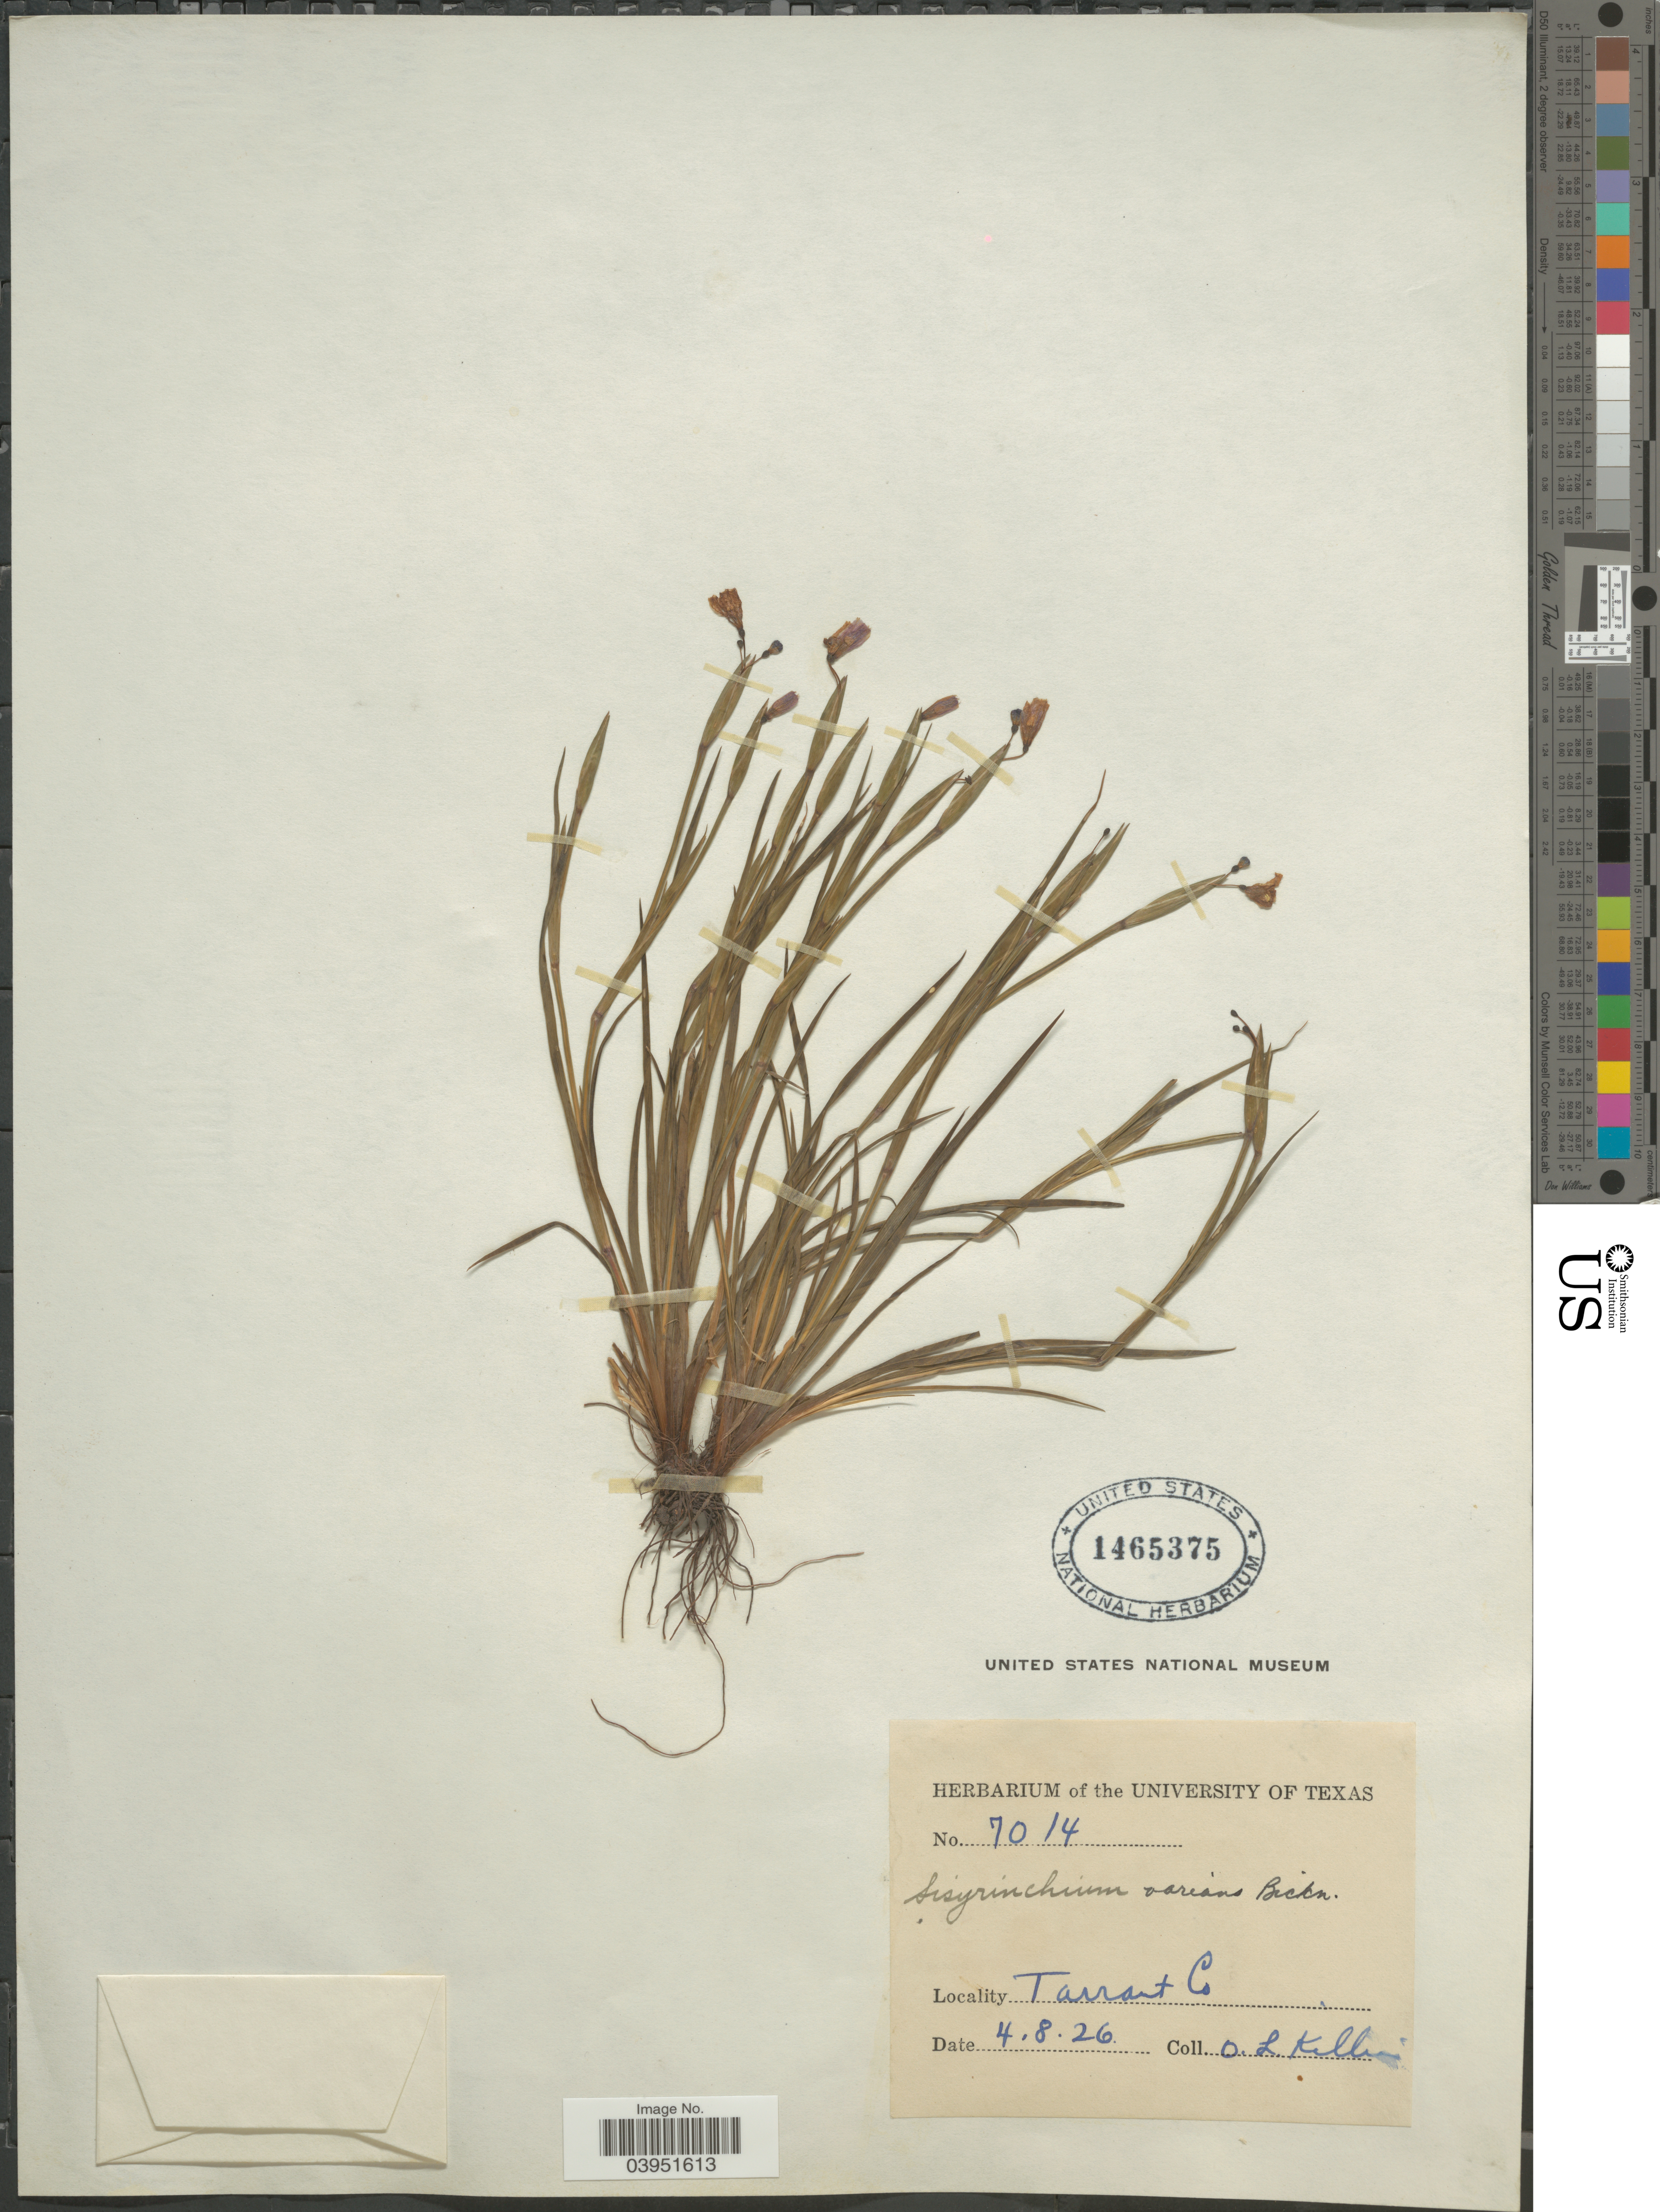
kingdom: Plantae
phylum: Tracheophyta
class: Liliopsida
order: Asparagales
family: Iridaceae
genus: Sisyrinchium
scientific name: Sisyrinchium varians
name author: E.P. Bicknell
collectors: O. Killian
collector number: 7014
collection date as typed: Transcribed d/m/y: 8/4/26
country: United States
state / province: Texas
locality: Tarrant Co.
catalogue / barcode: US 1465375